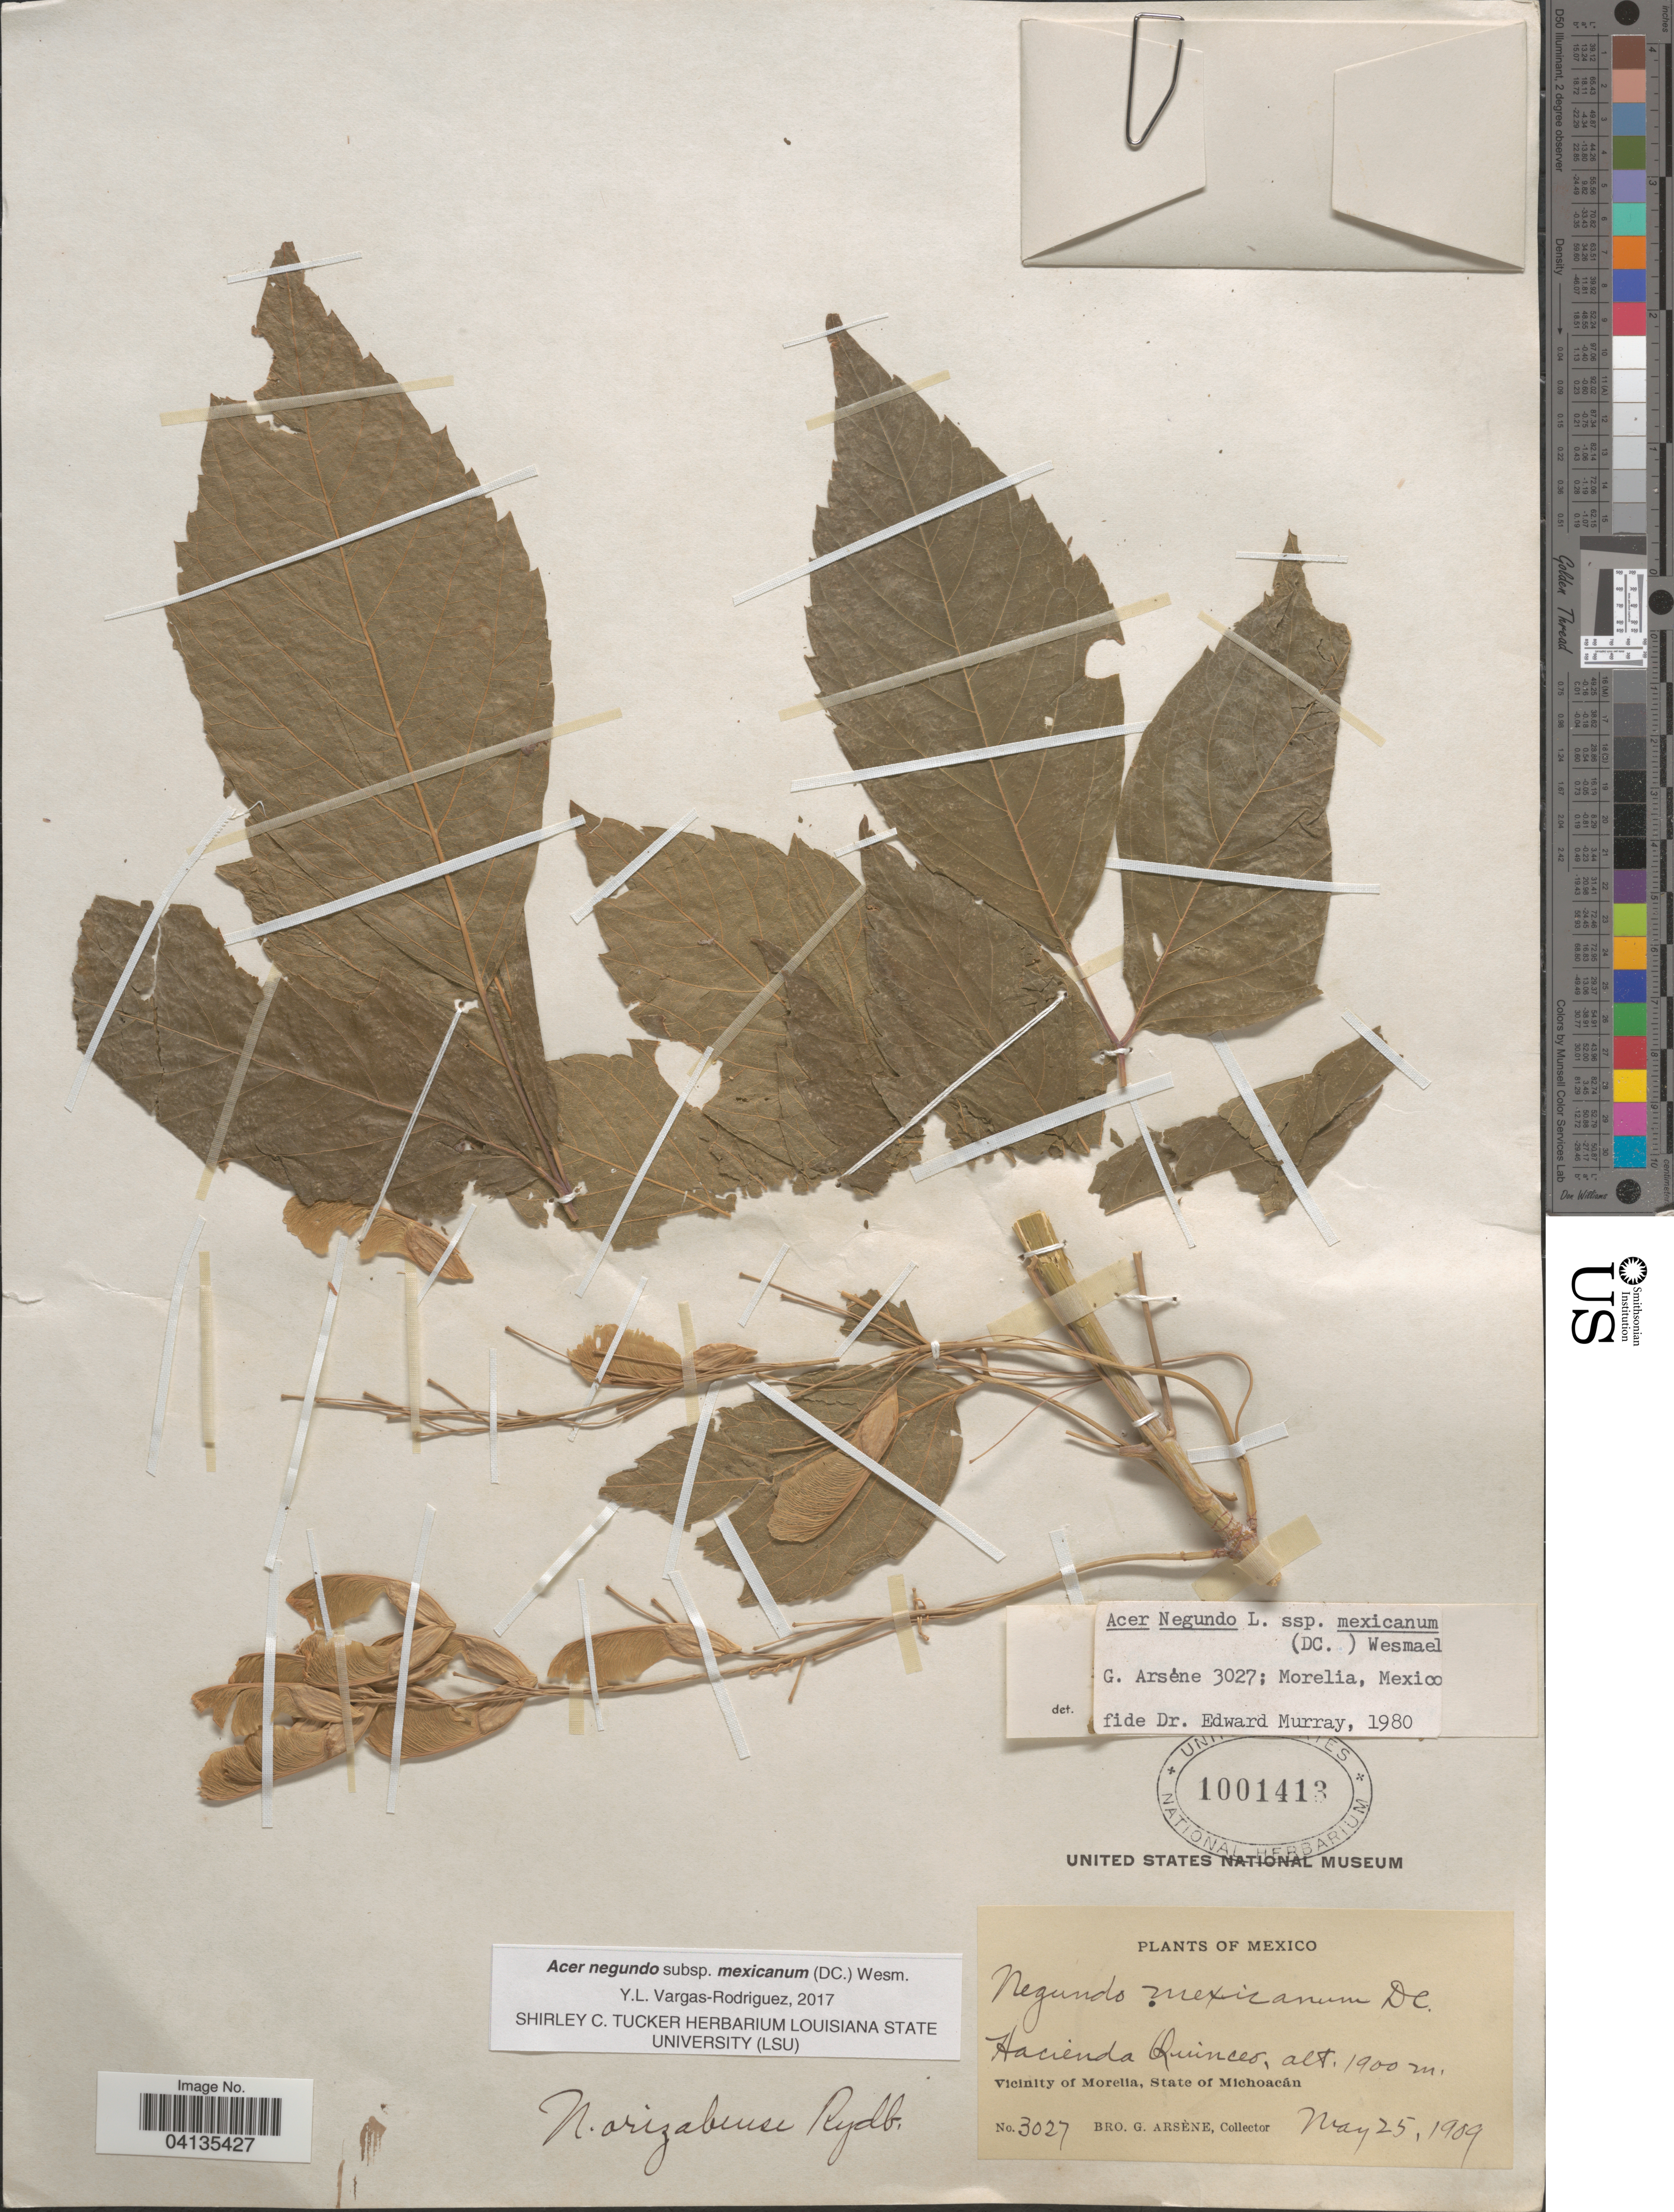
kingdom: Plantae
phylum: Tracheophyta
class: Magnoliopsida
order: Sapindales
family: Sapindaceae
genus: Acer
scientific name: Acer negundo subsp. mexicanum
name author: (DC.) Wesm.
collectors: Bro. G. Arsène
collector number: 3027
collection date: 1909-05-25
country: Mexico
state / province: Michoacán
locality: Hacienda Quinceo. Vicinity of Morelia.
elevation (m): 1900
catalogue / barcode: US 1001413